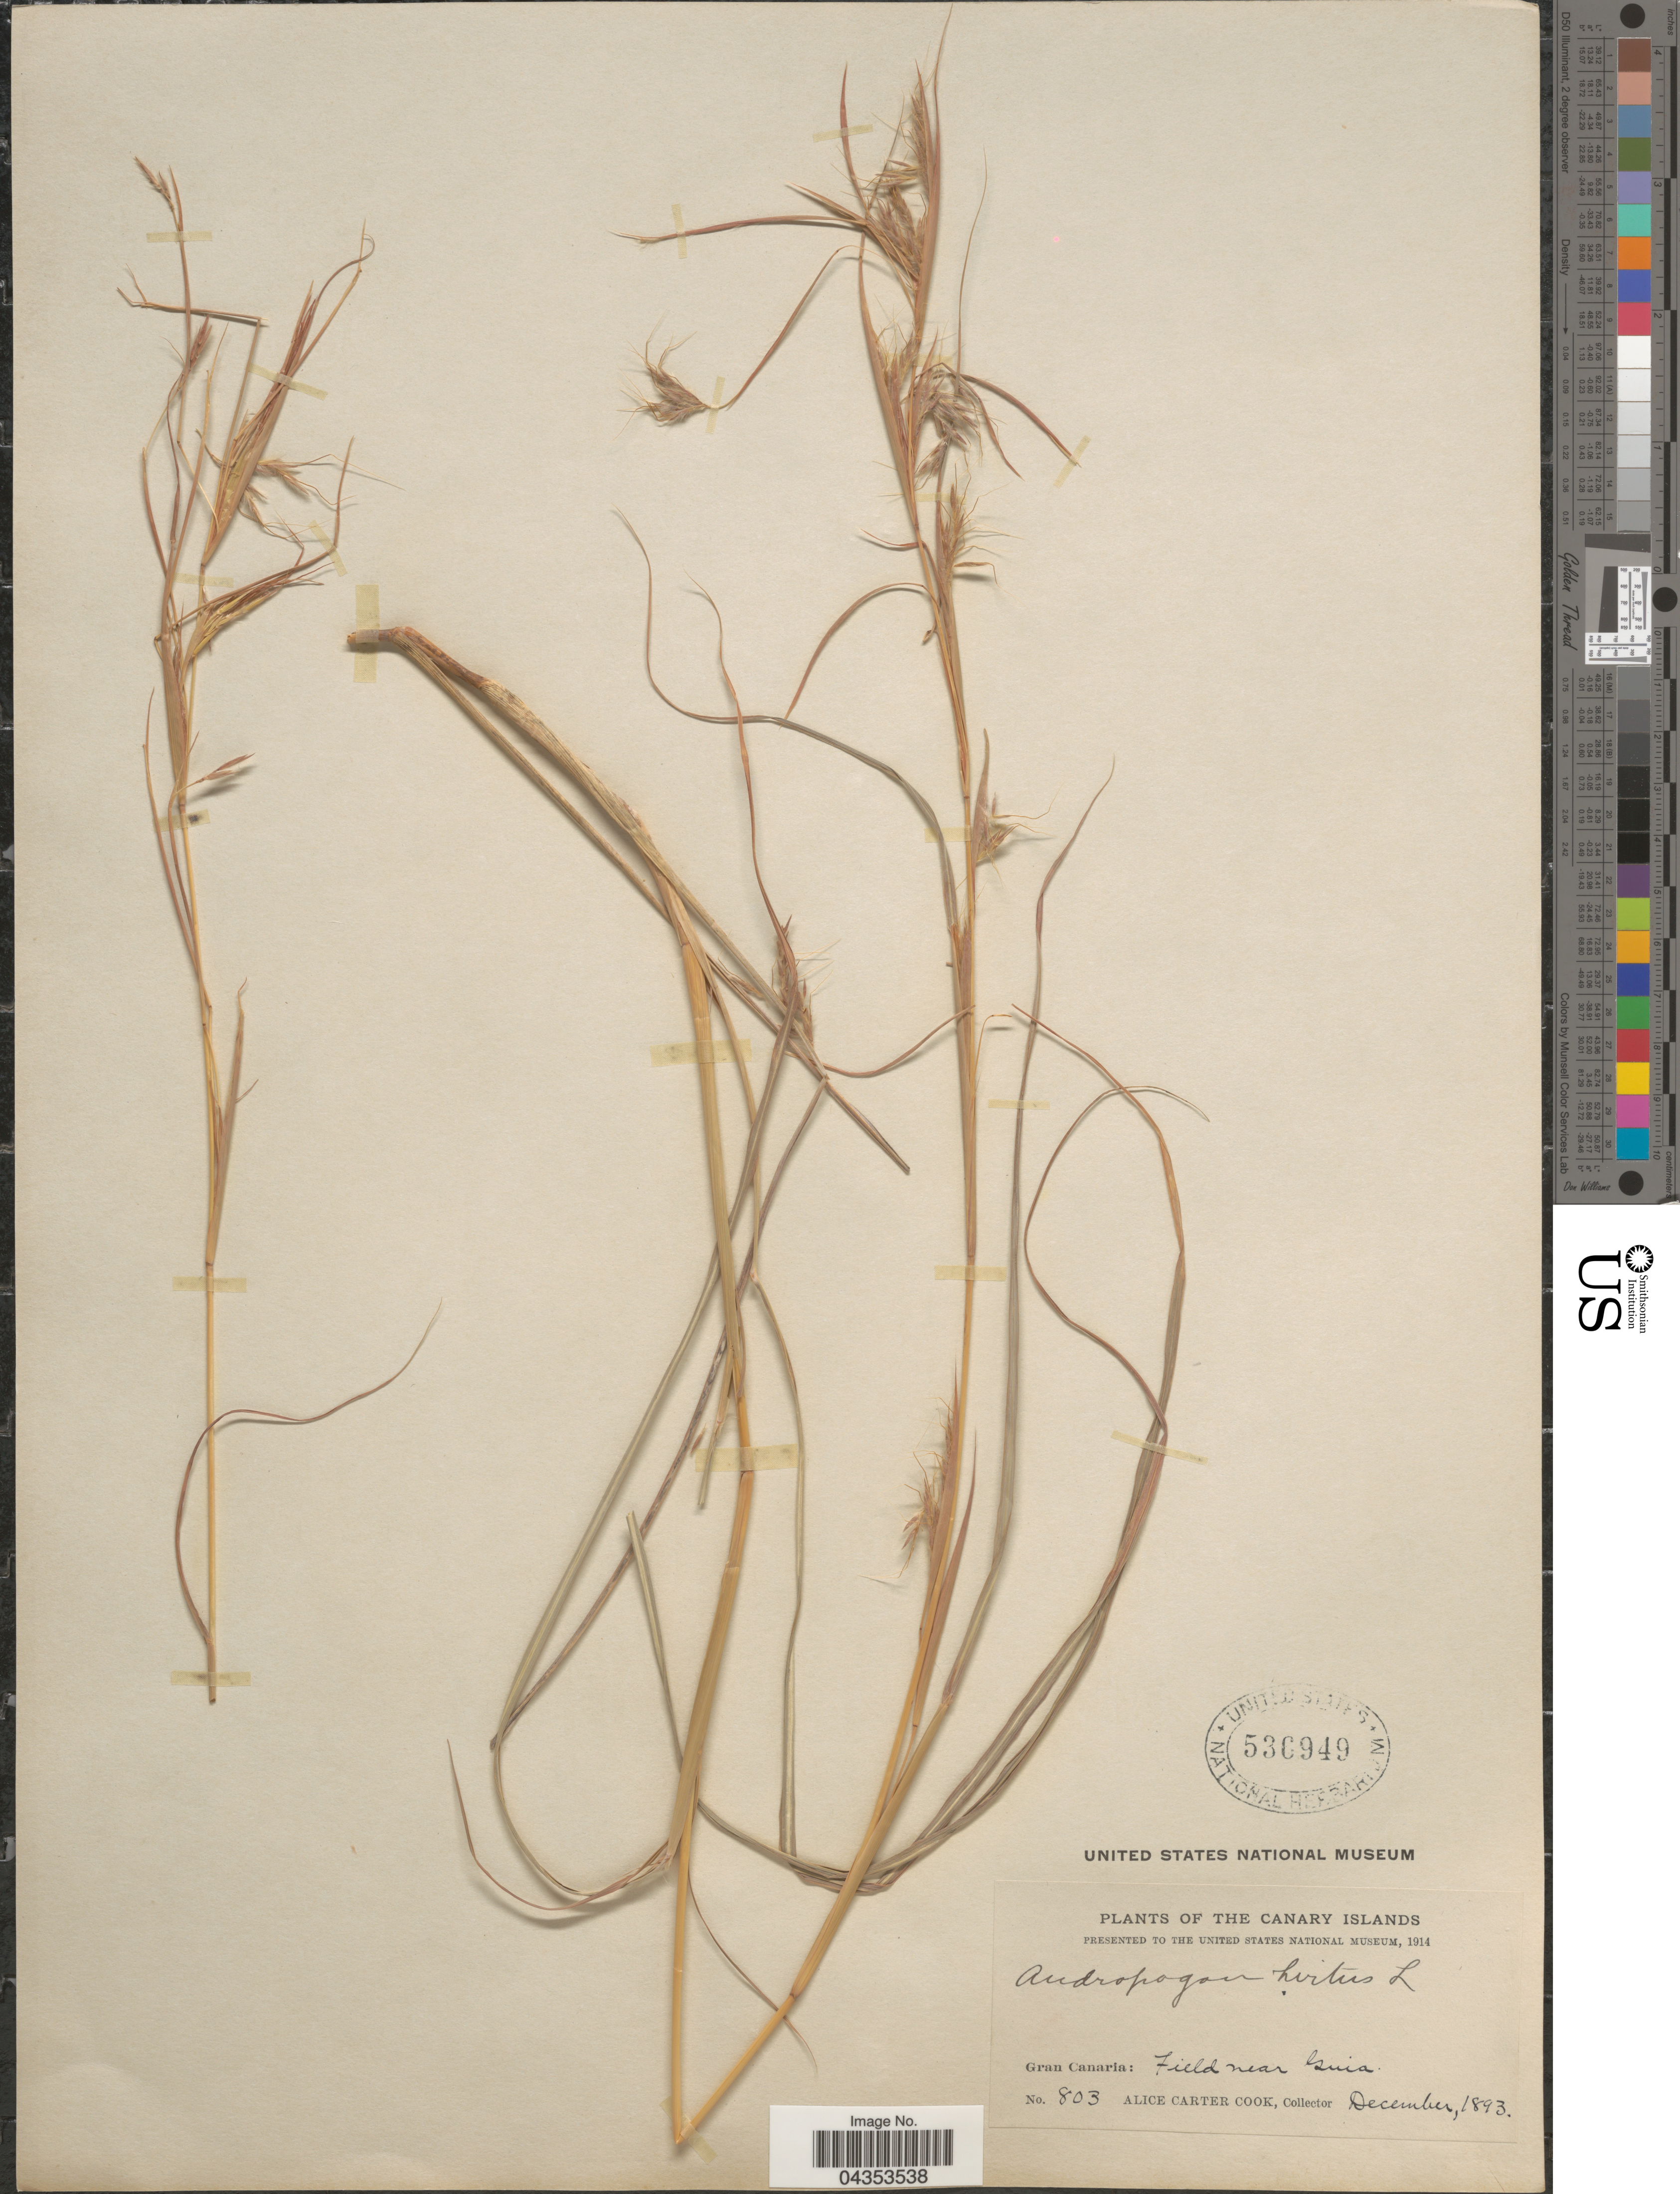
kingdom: Plantae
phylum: Tracheophyta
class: Liliopsida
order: Poales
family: Poaceae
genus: Hyparrhenia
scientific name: Hyparrhenia hirta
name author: (L.) Stapf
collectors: Alice C. Cook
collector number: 803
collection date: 1893-12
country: Spain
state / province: Canarias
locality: The Canary Islands. Gran Canaria: Field near Guia.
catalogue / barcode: US 536949